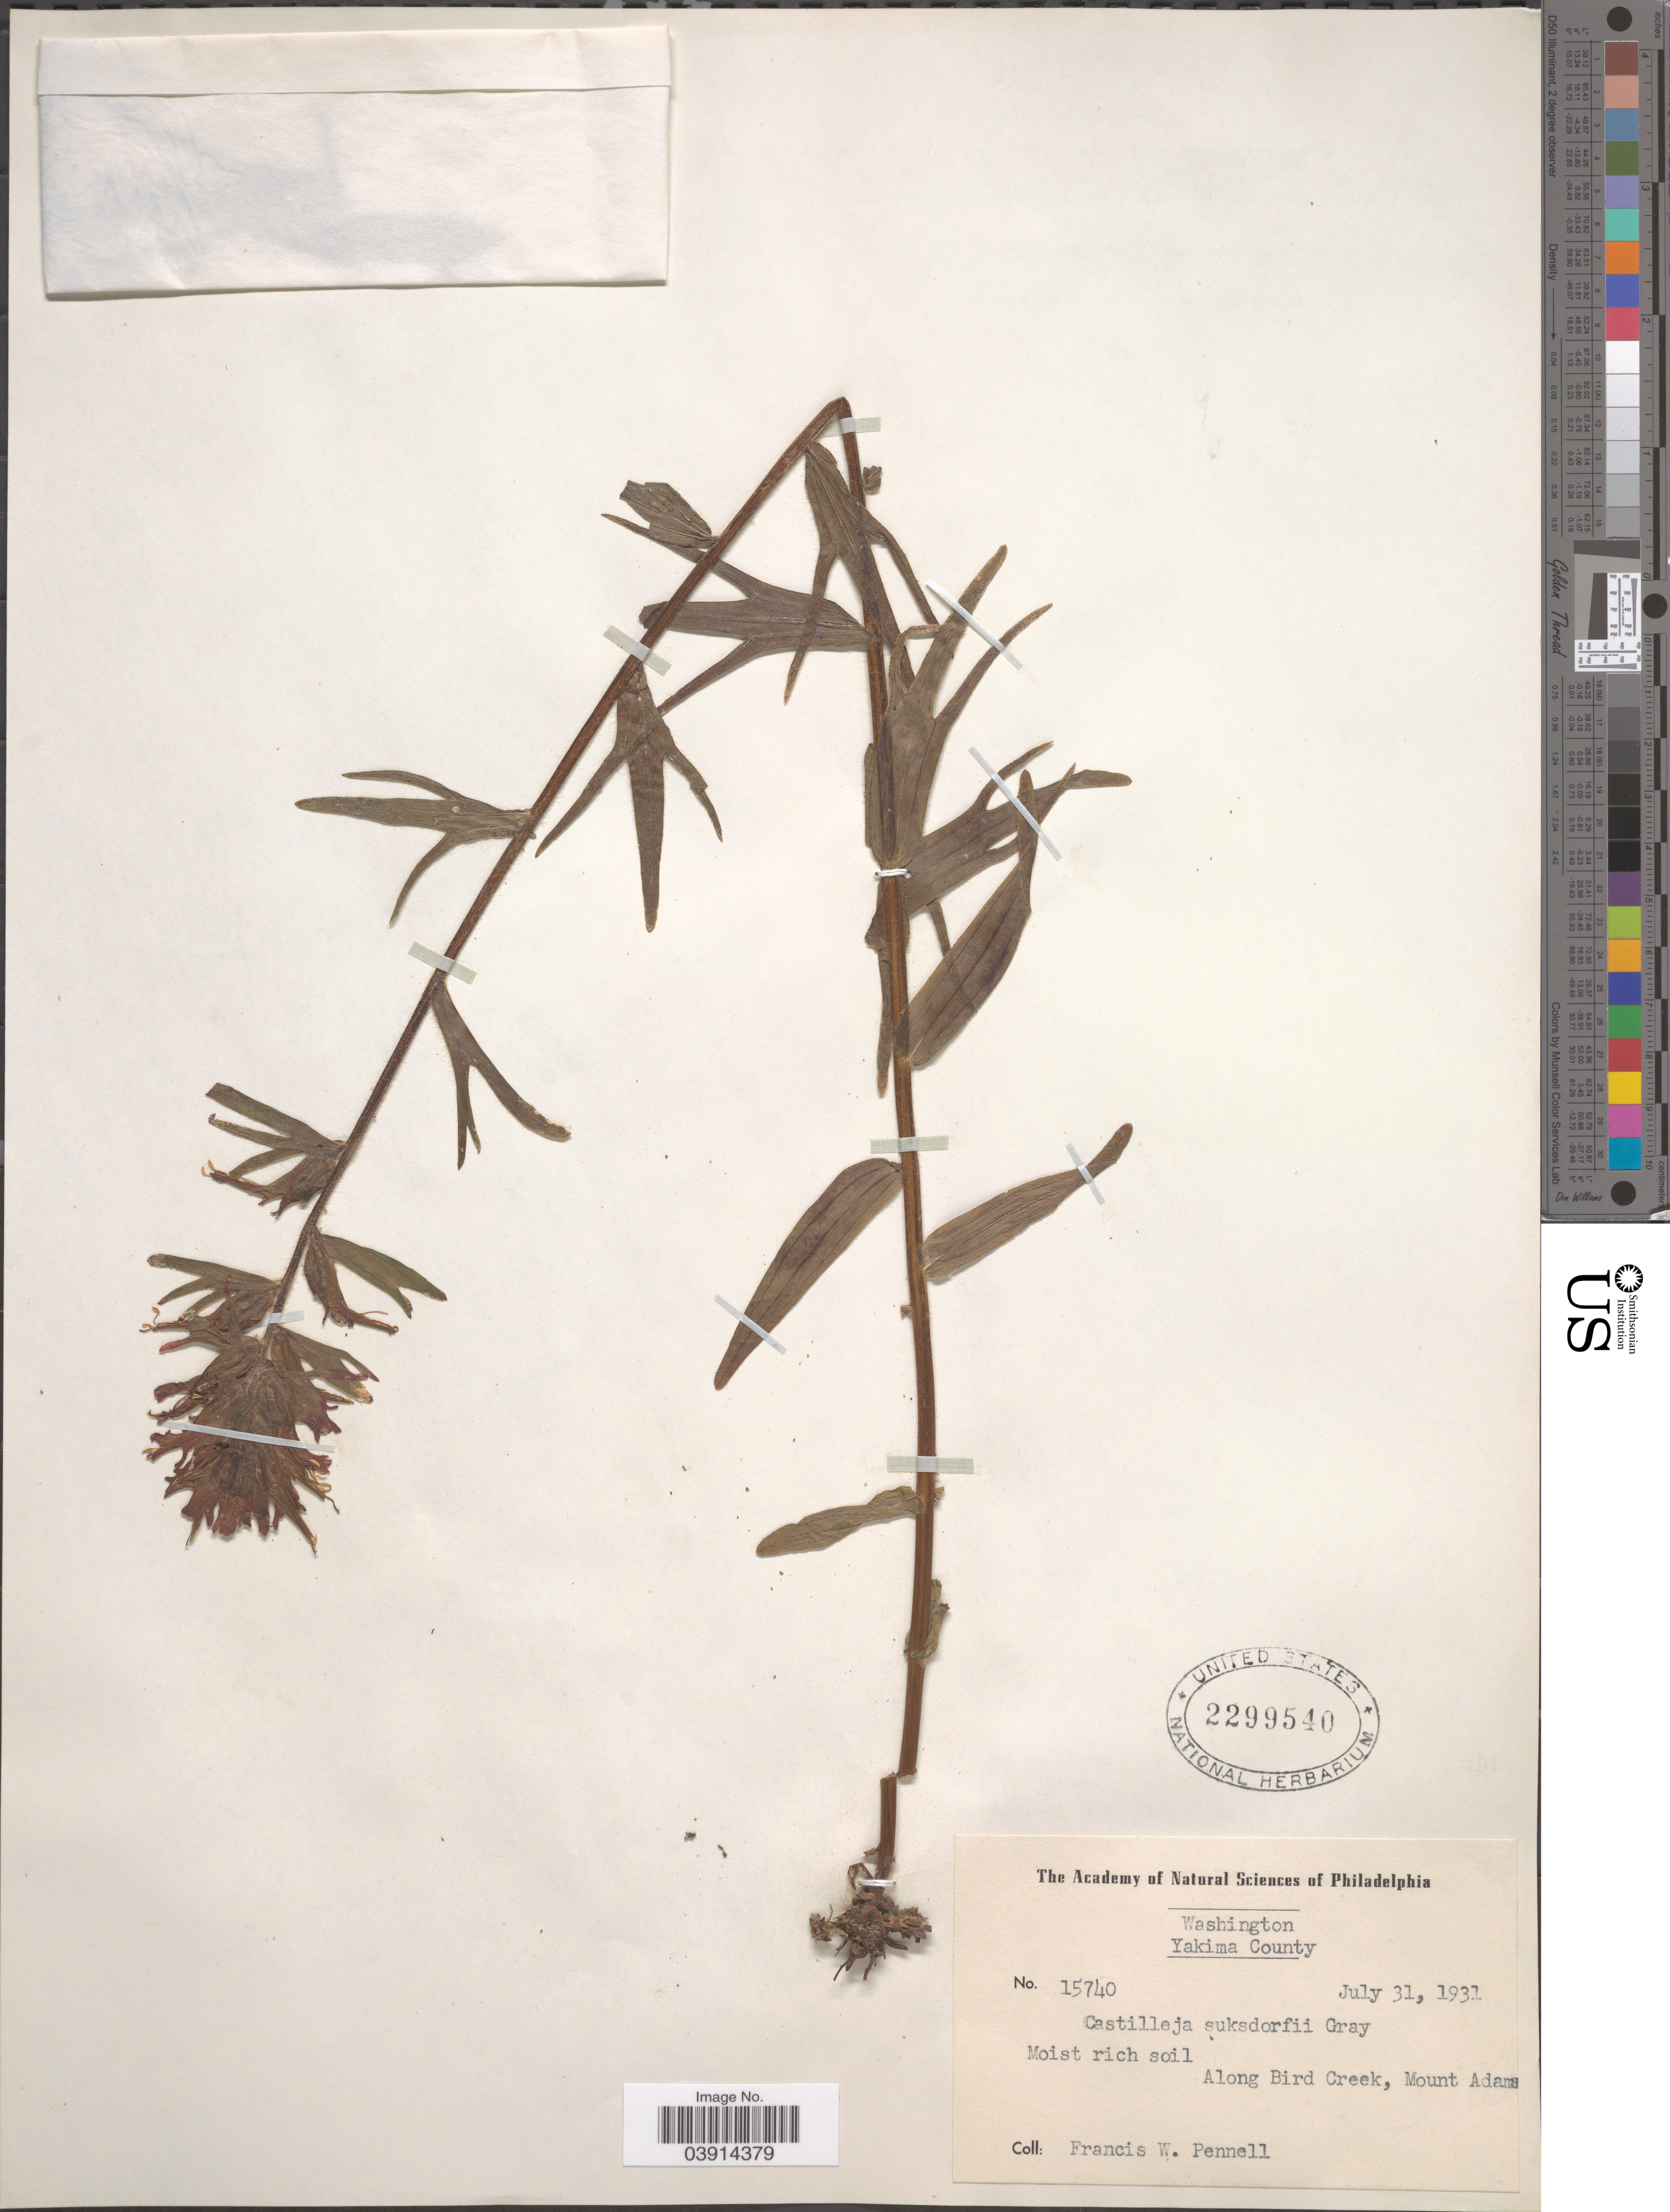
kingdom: Plantae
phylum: Tracheophyta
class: Magnoliopsida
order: Lamiales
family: Orobanchaceae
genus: Castilleja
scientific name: Castilleja suksdorfii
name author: A. Gray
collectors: F. W. Pennell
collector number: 15740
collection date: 1931-07-31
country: United States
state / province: Washington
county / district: Yakima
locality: Yakima County. Along Bird Creek, Mount Adams.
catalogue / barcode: US 2299540